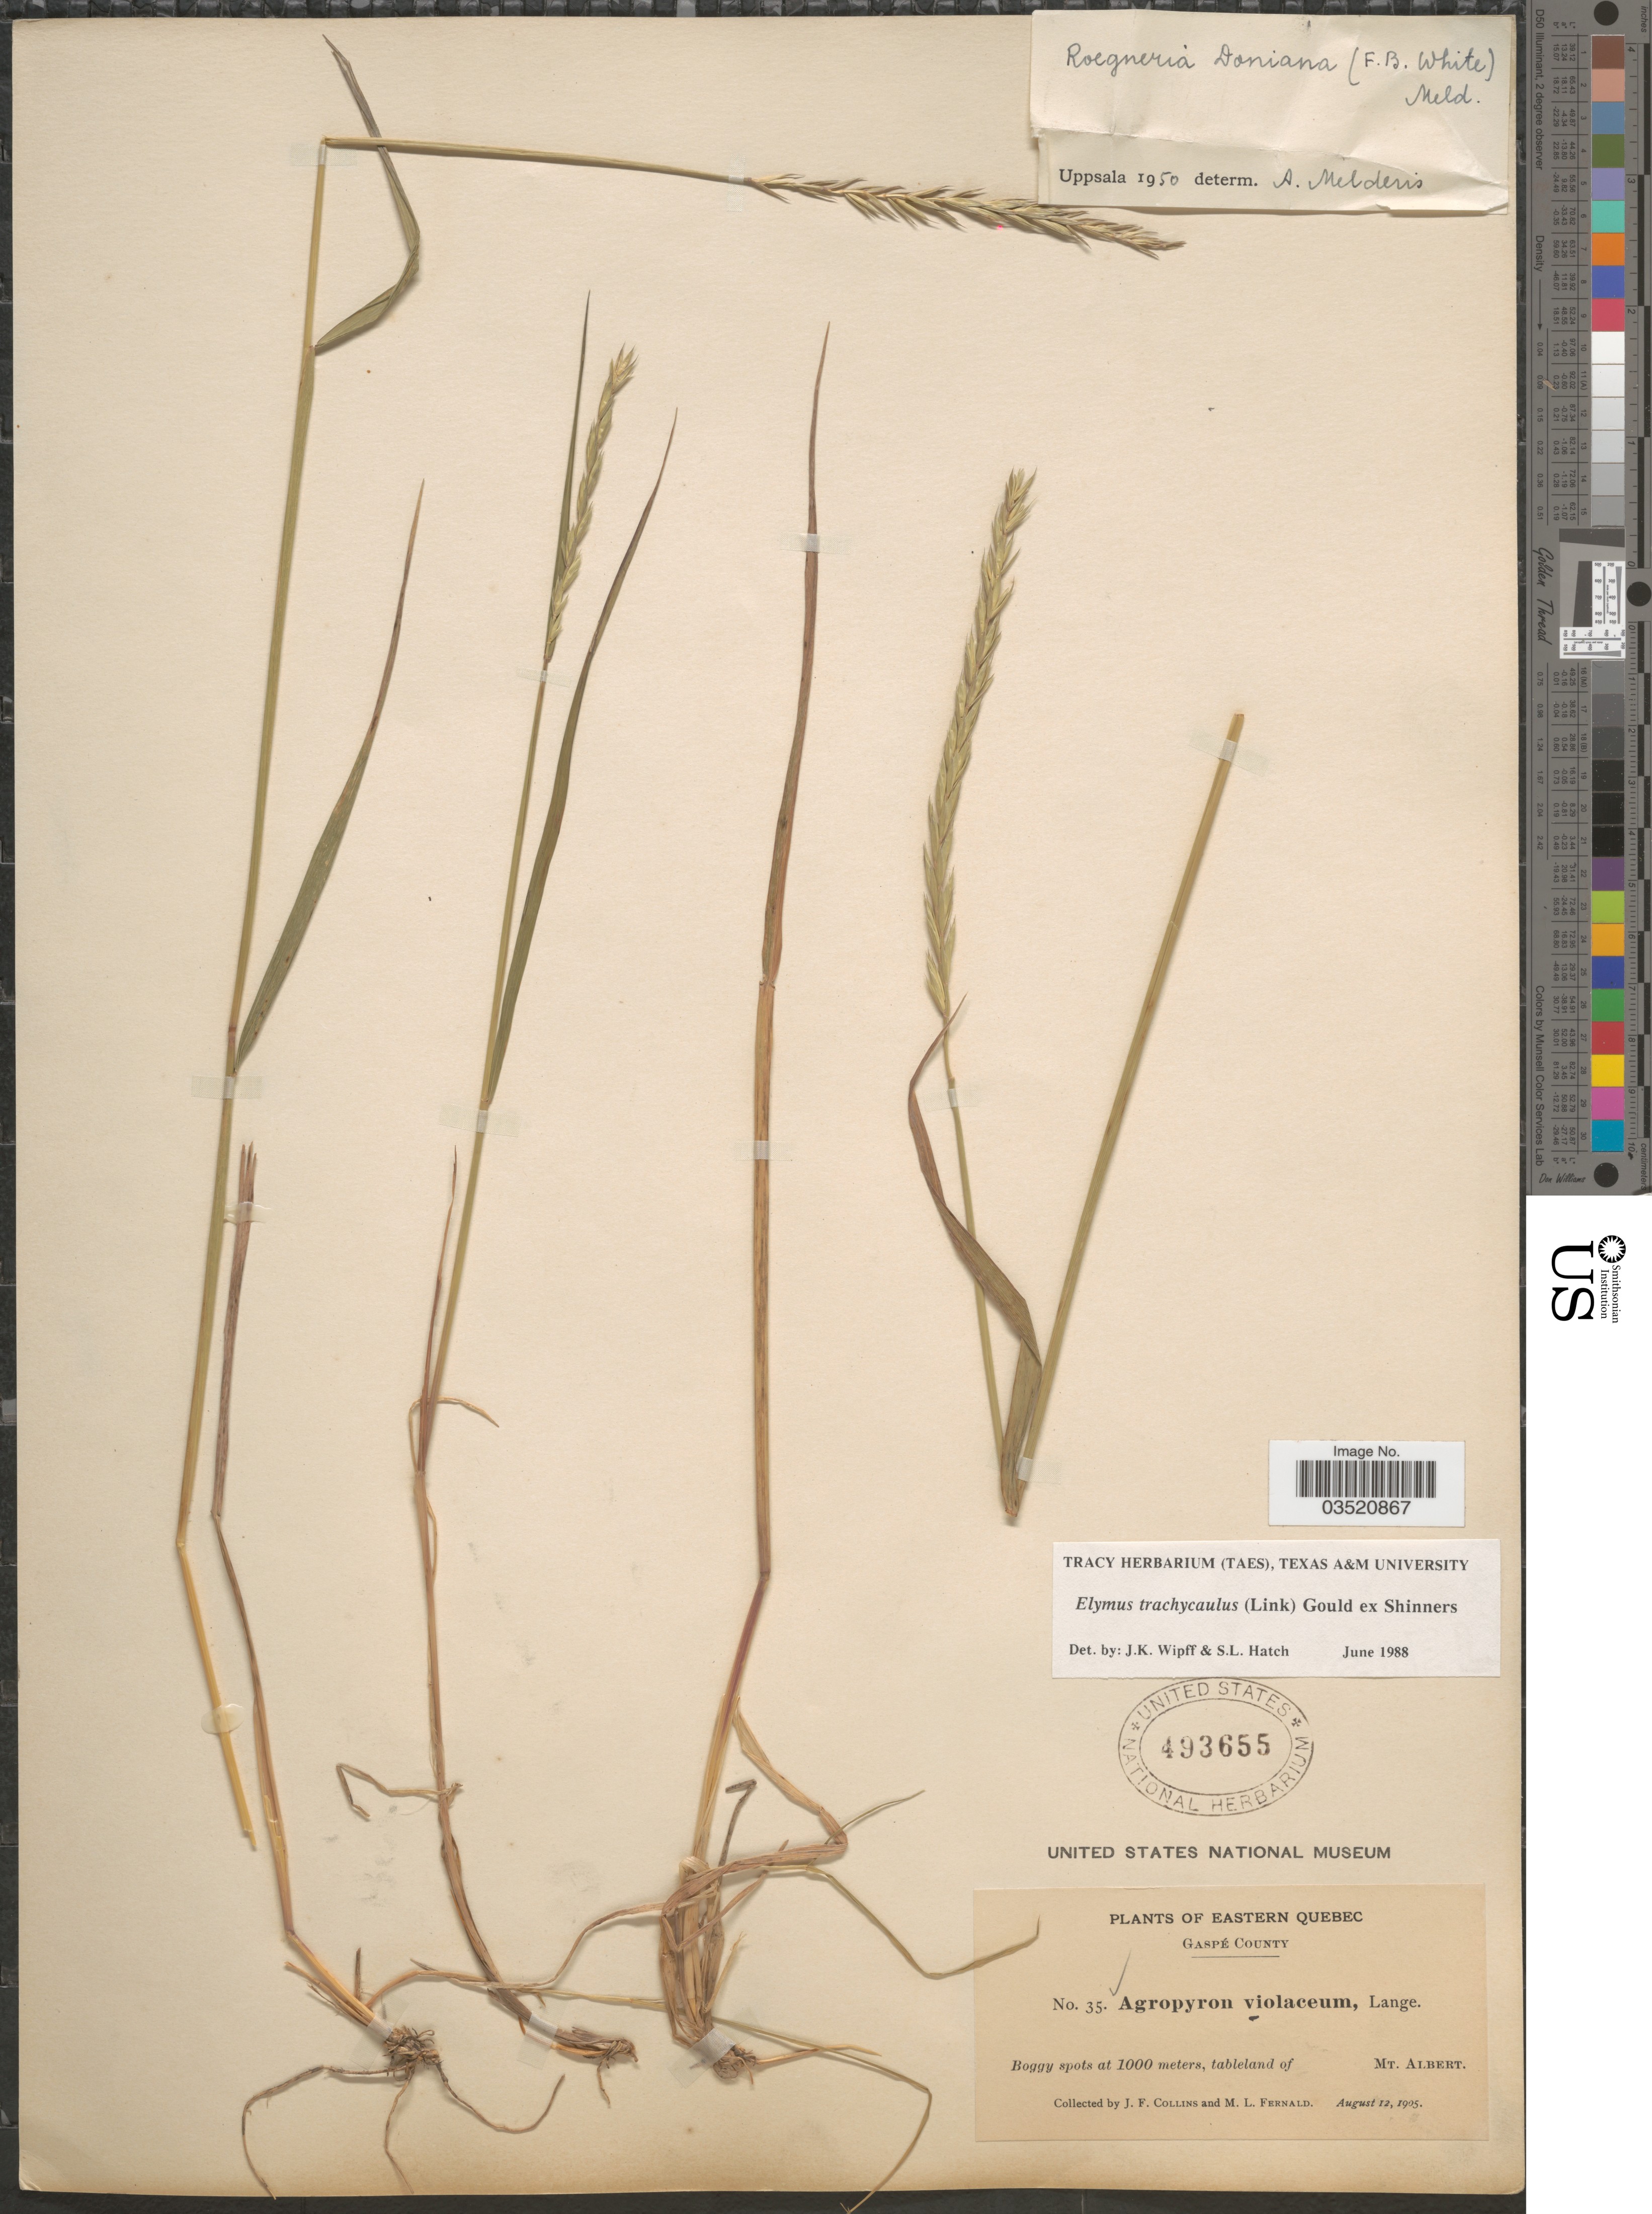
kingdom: Plantae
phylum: Tracheophyta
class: Liliopsida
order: Poales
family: Poaceae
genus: Elymus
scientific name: Elymus trachycaulus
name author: (Link) Gould ex Shinners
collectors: J. Collins & M. L. Fernald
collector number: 35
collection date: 1905-08-12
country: Canada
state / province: Quebec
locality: Eastern Quebec. Gaspé County. Boggy spots at 1000 meters, tableland of Mt. Albert.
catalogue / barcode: US 493655